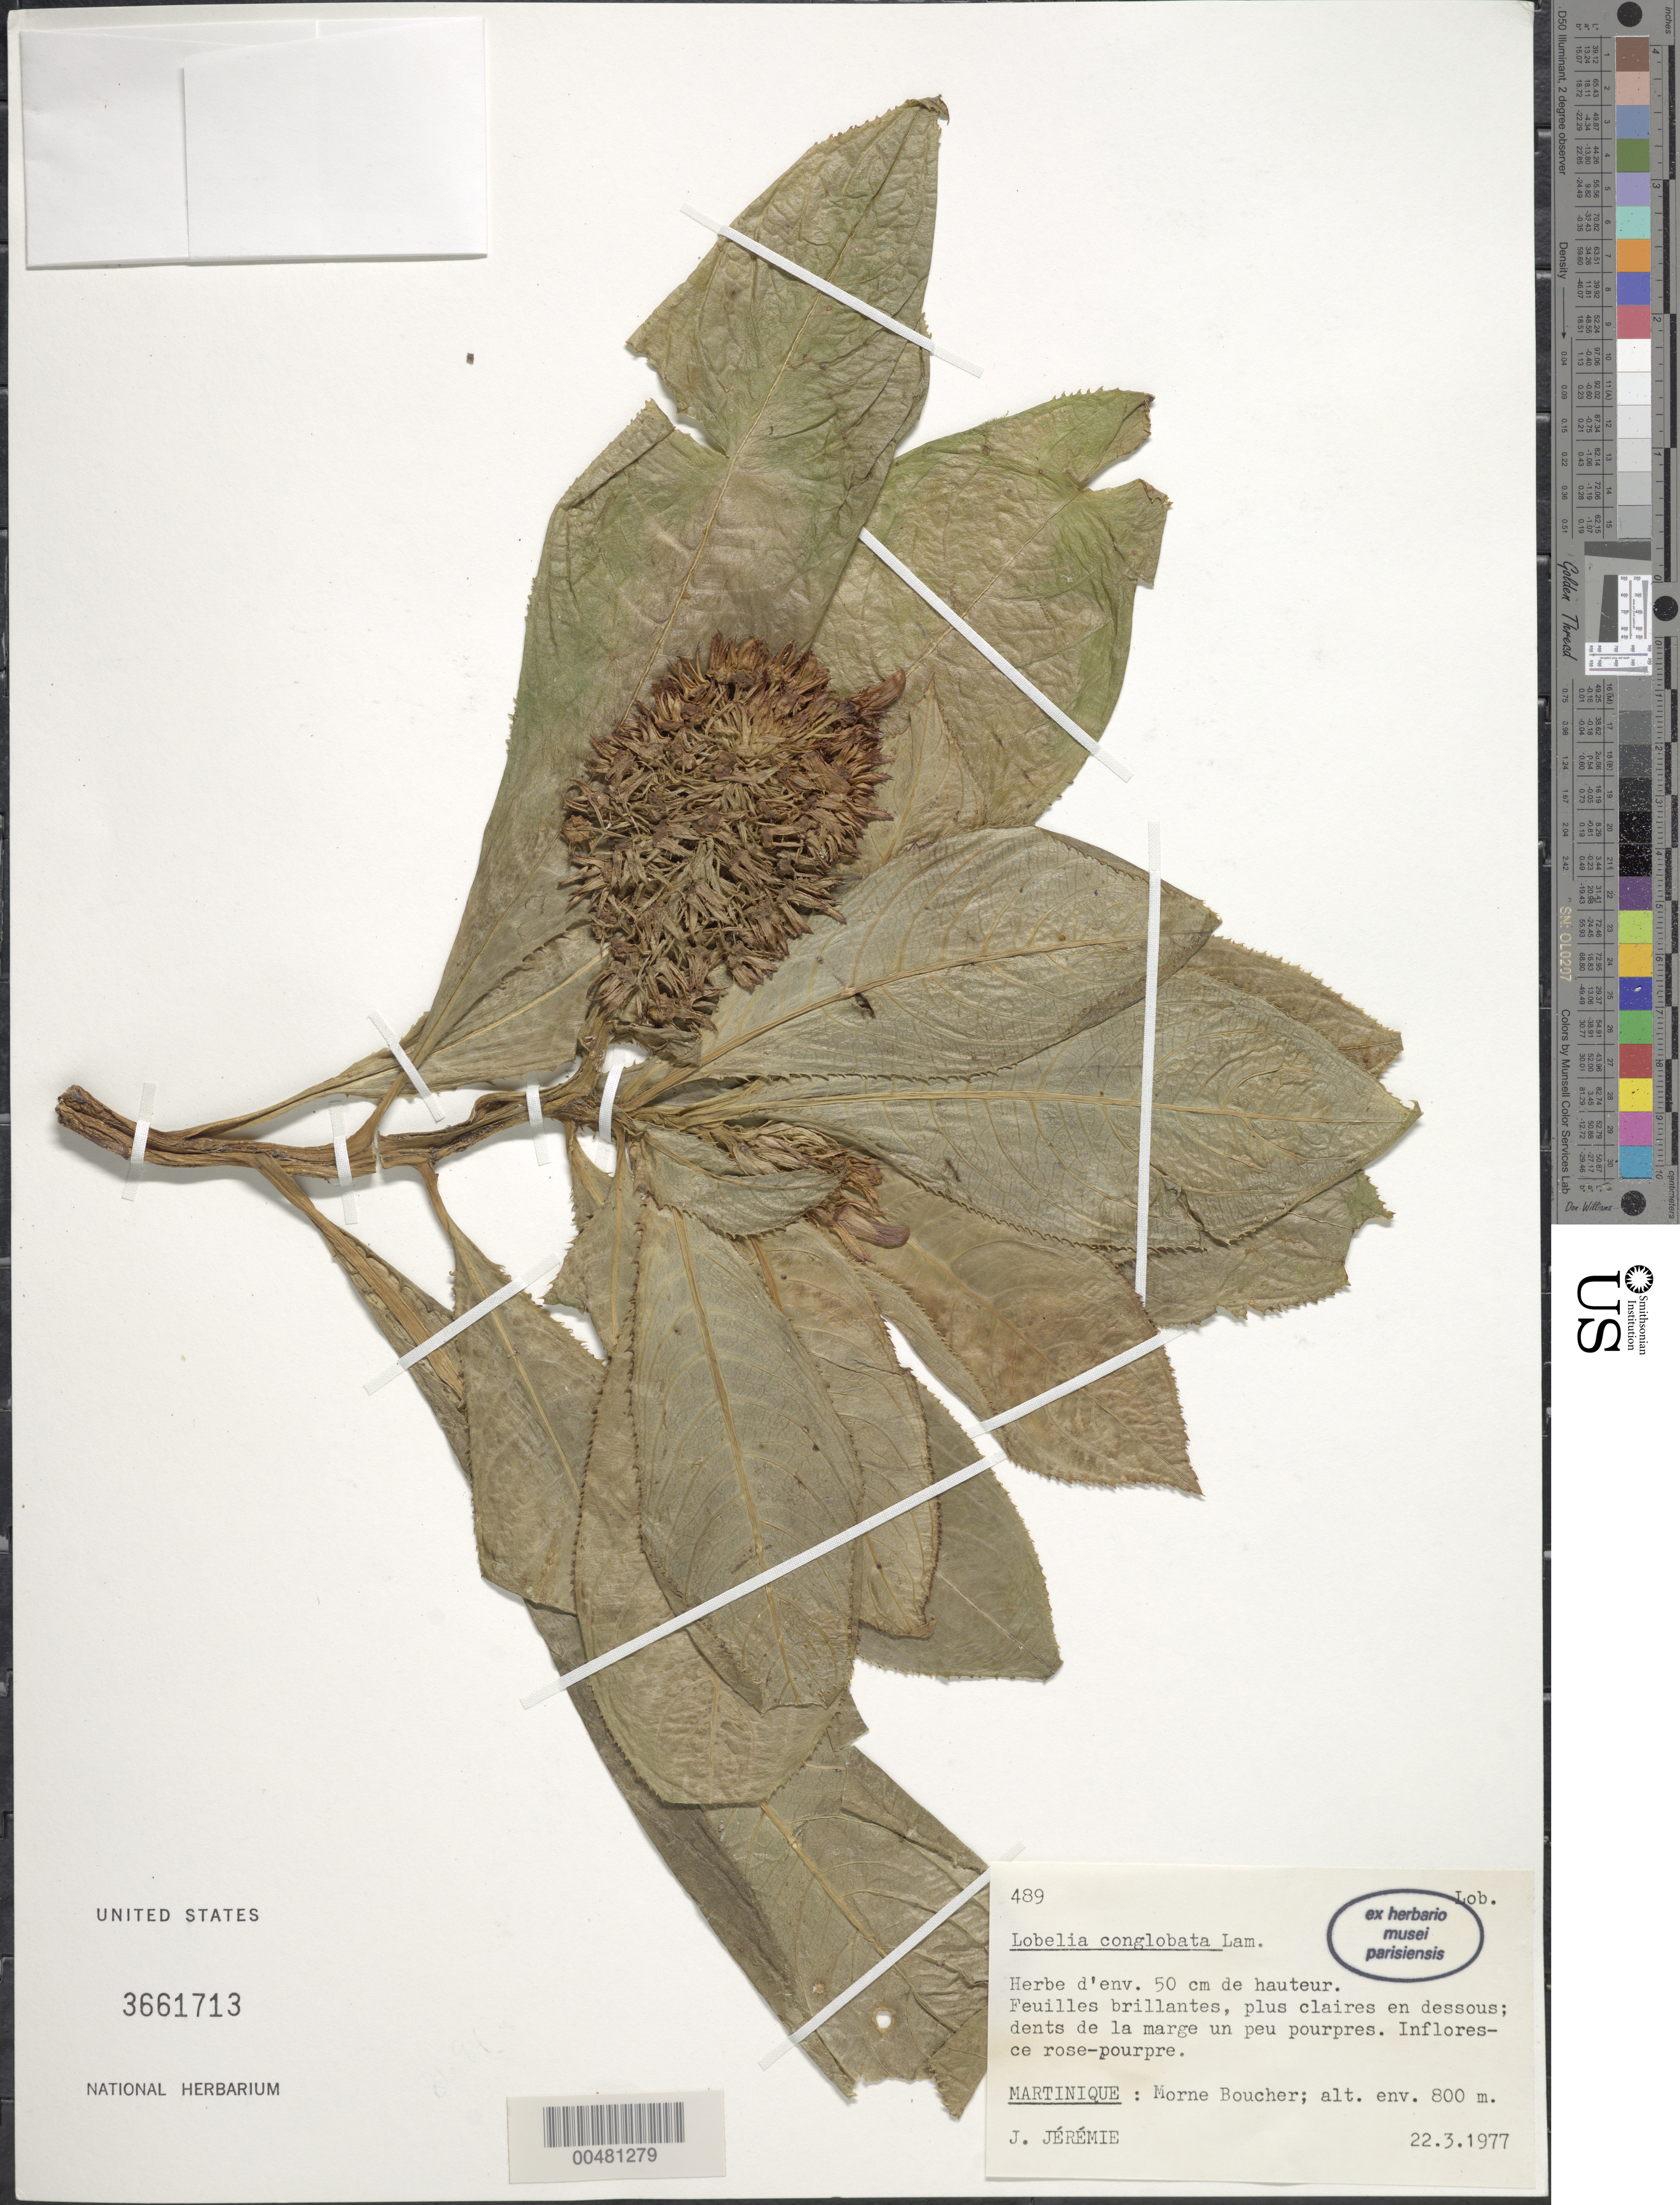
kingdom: Plantae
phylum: Tracheophyta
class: Magnoliopsida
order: Asterales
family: Campanulaceae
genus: Lobelia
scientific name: Lobelia conglobata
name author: Lam.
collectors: J. Jérémie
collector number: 489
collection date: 1977-03-22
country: Martinique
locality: Morne Boucher.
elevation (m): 800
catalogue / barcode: US 3661713